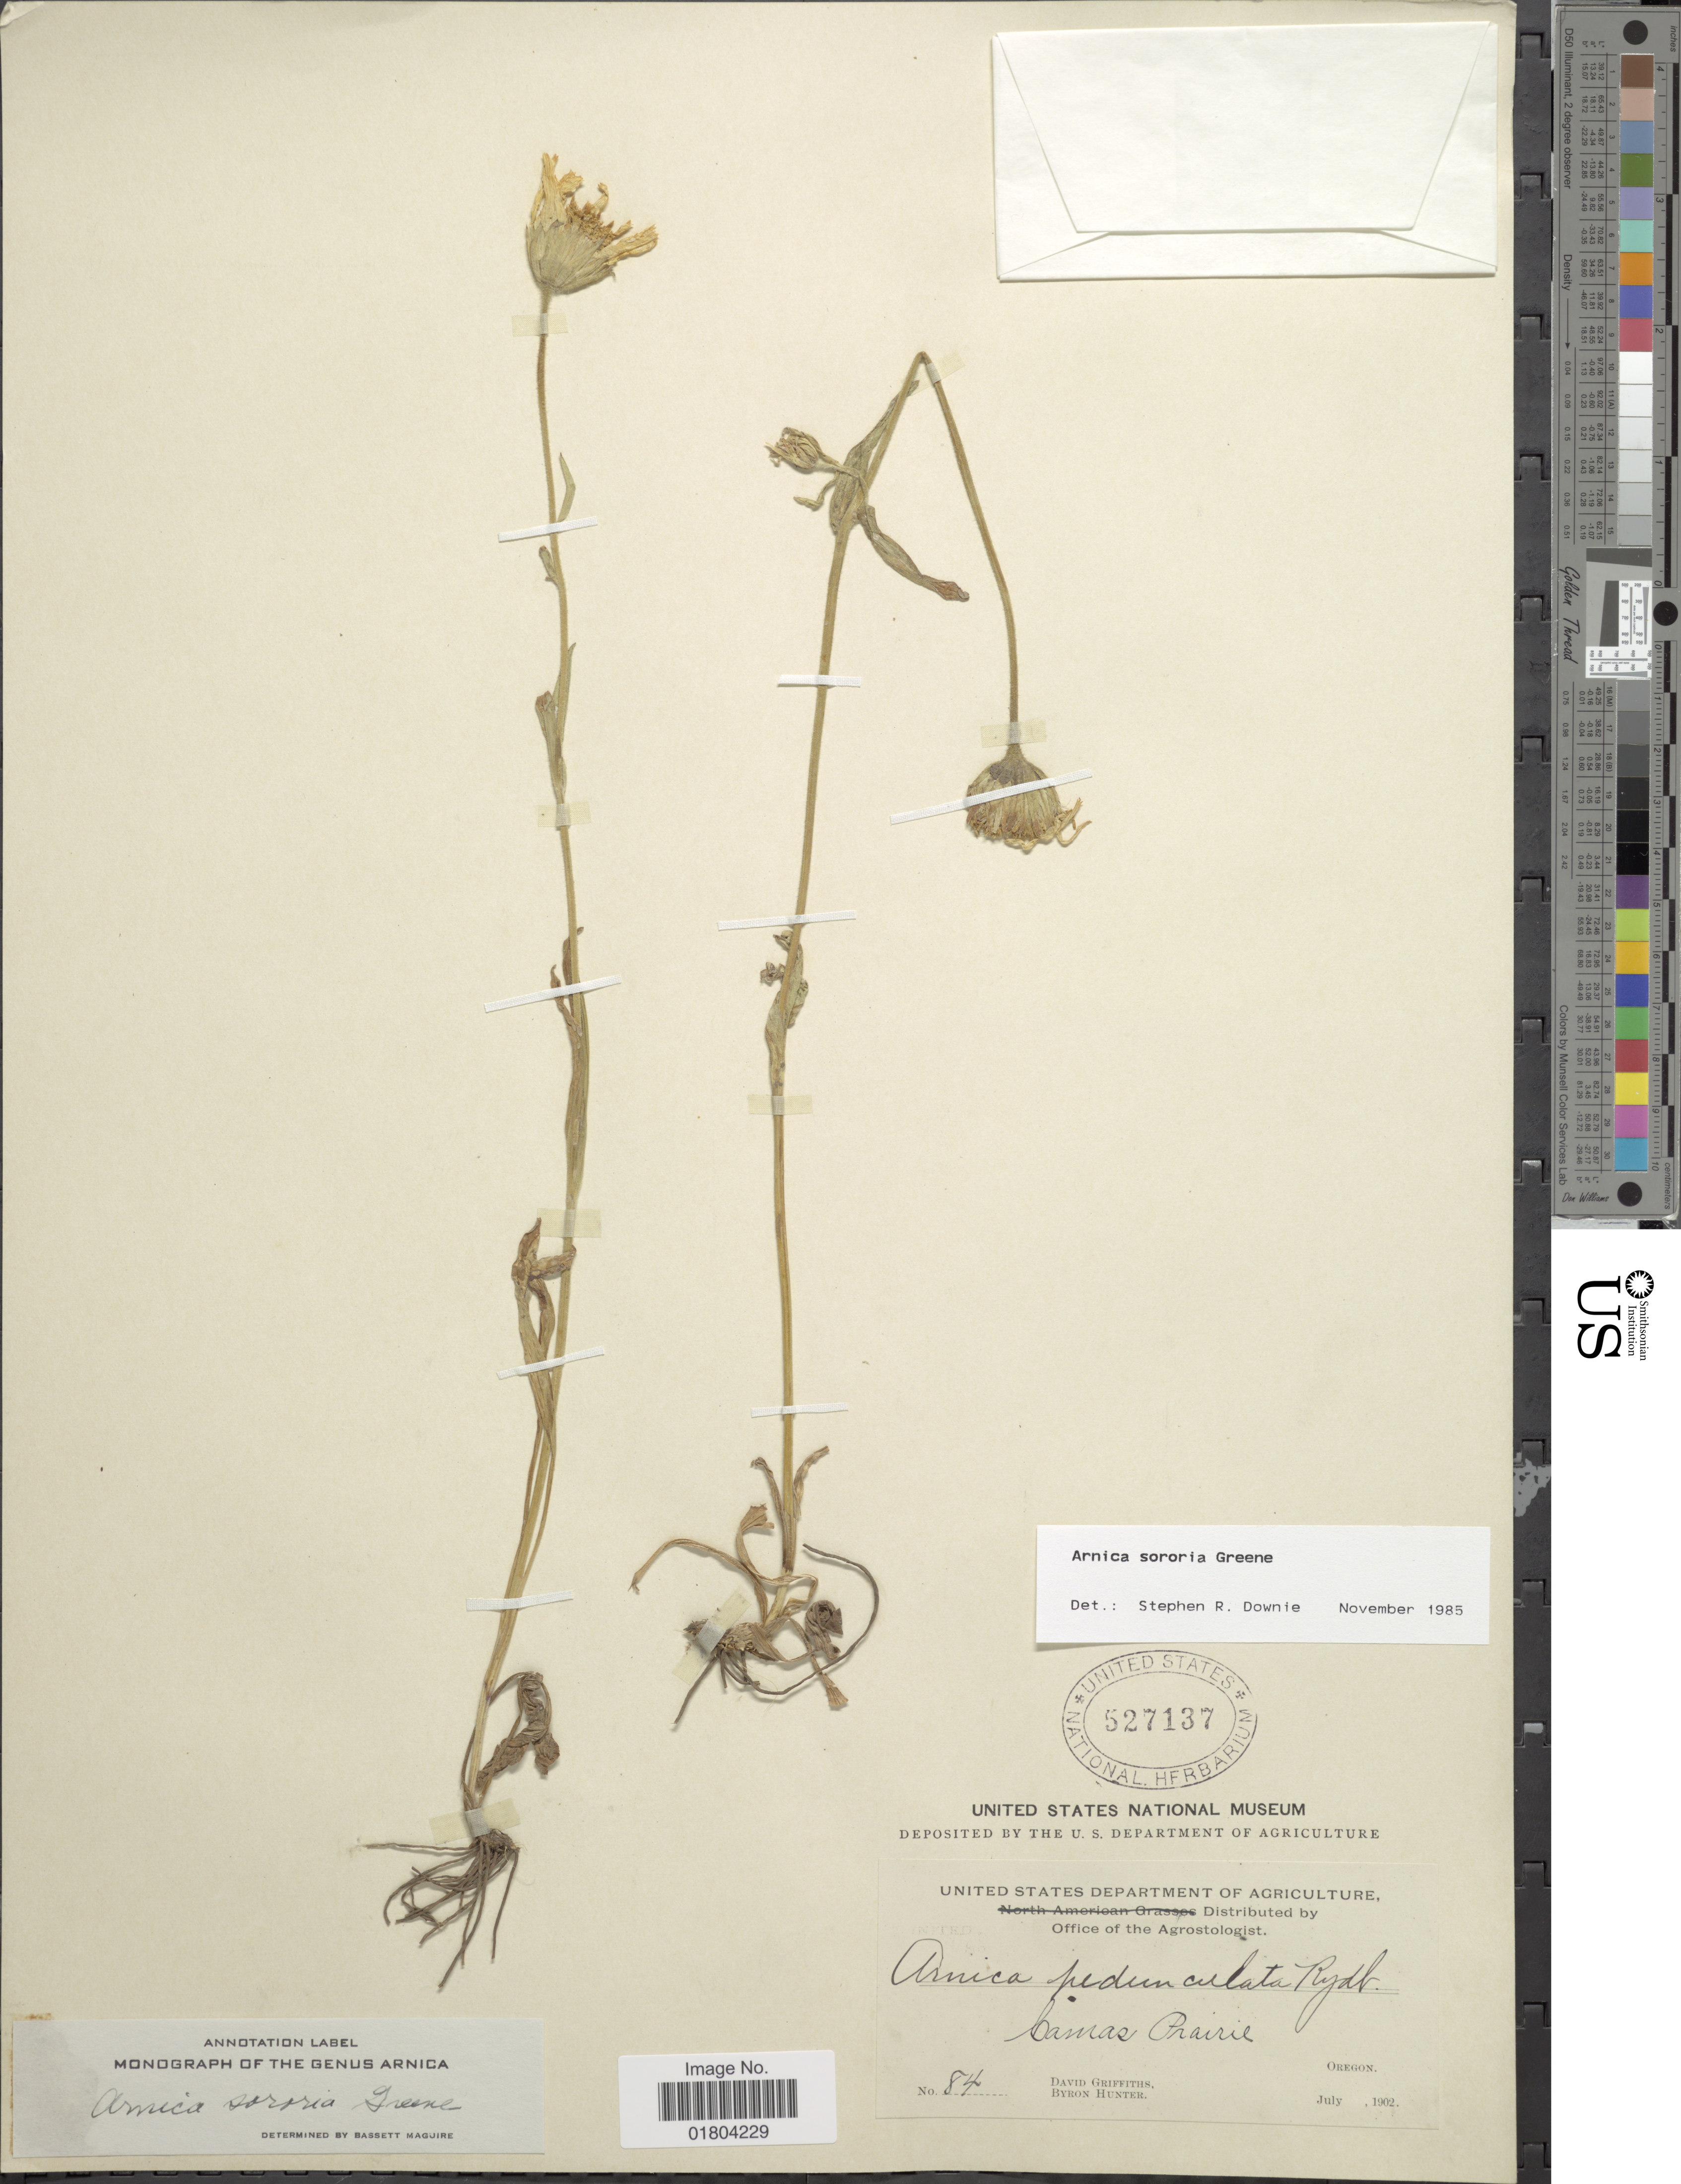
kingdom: Plantae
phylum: Tracheophyta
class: Magnoliopsida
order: Asterales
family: Asteraceae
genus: Arnica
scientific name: Arnica sororia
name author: Greene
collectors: D. Griffiths & B. Hunter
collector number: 84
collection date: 1902-07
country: United States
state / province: Oregon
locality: Camas Prairie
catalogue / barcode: US 527137